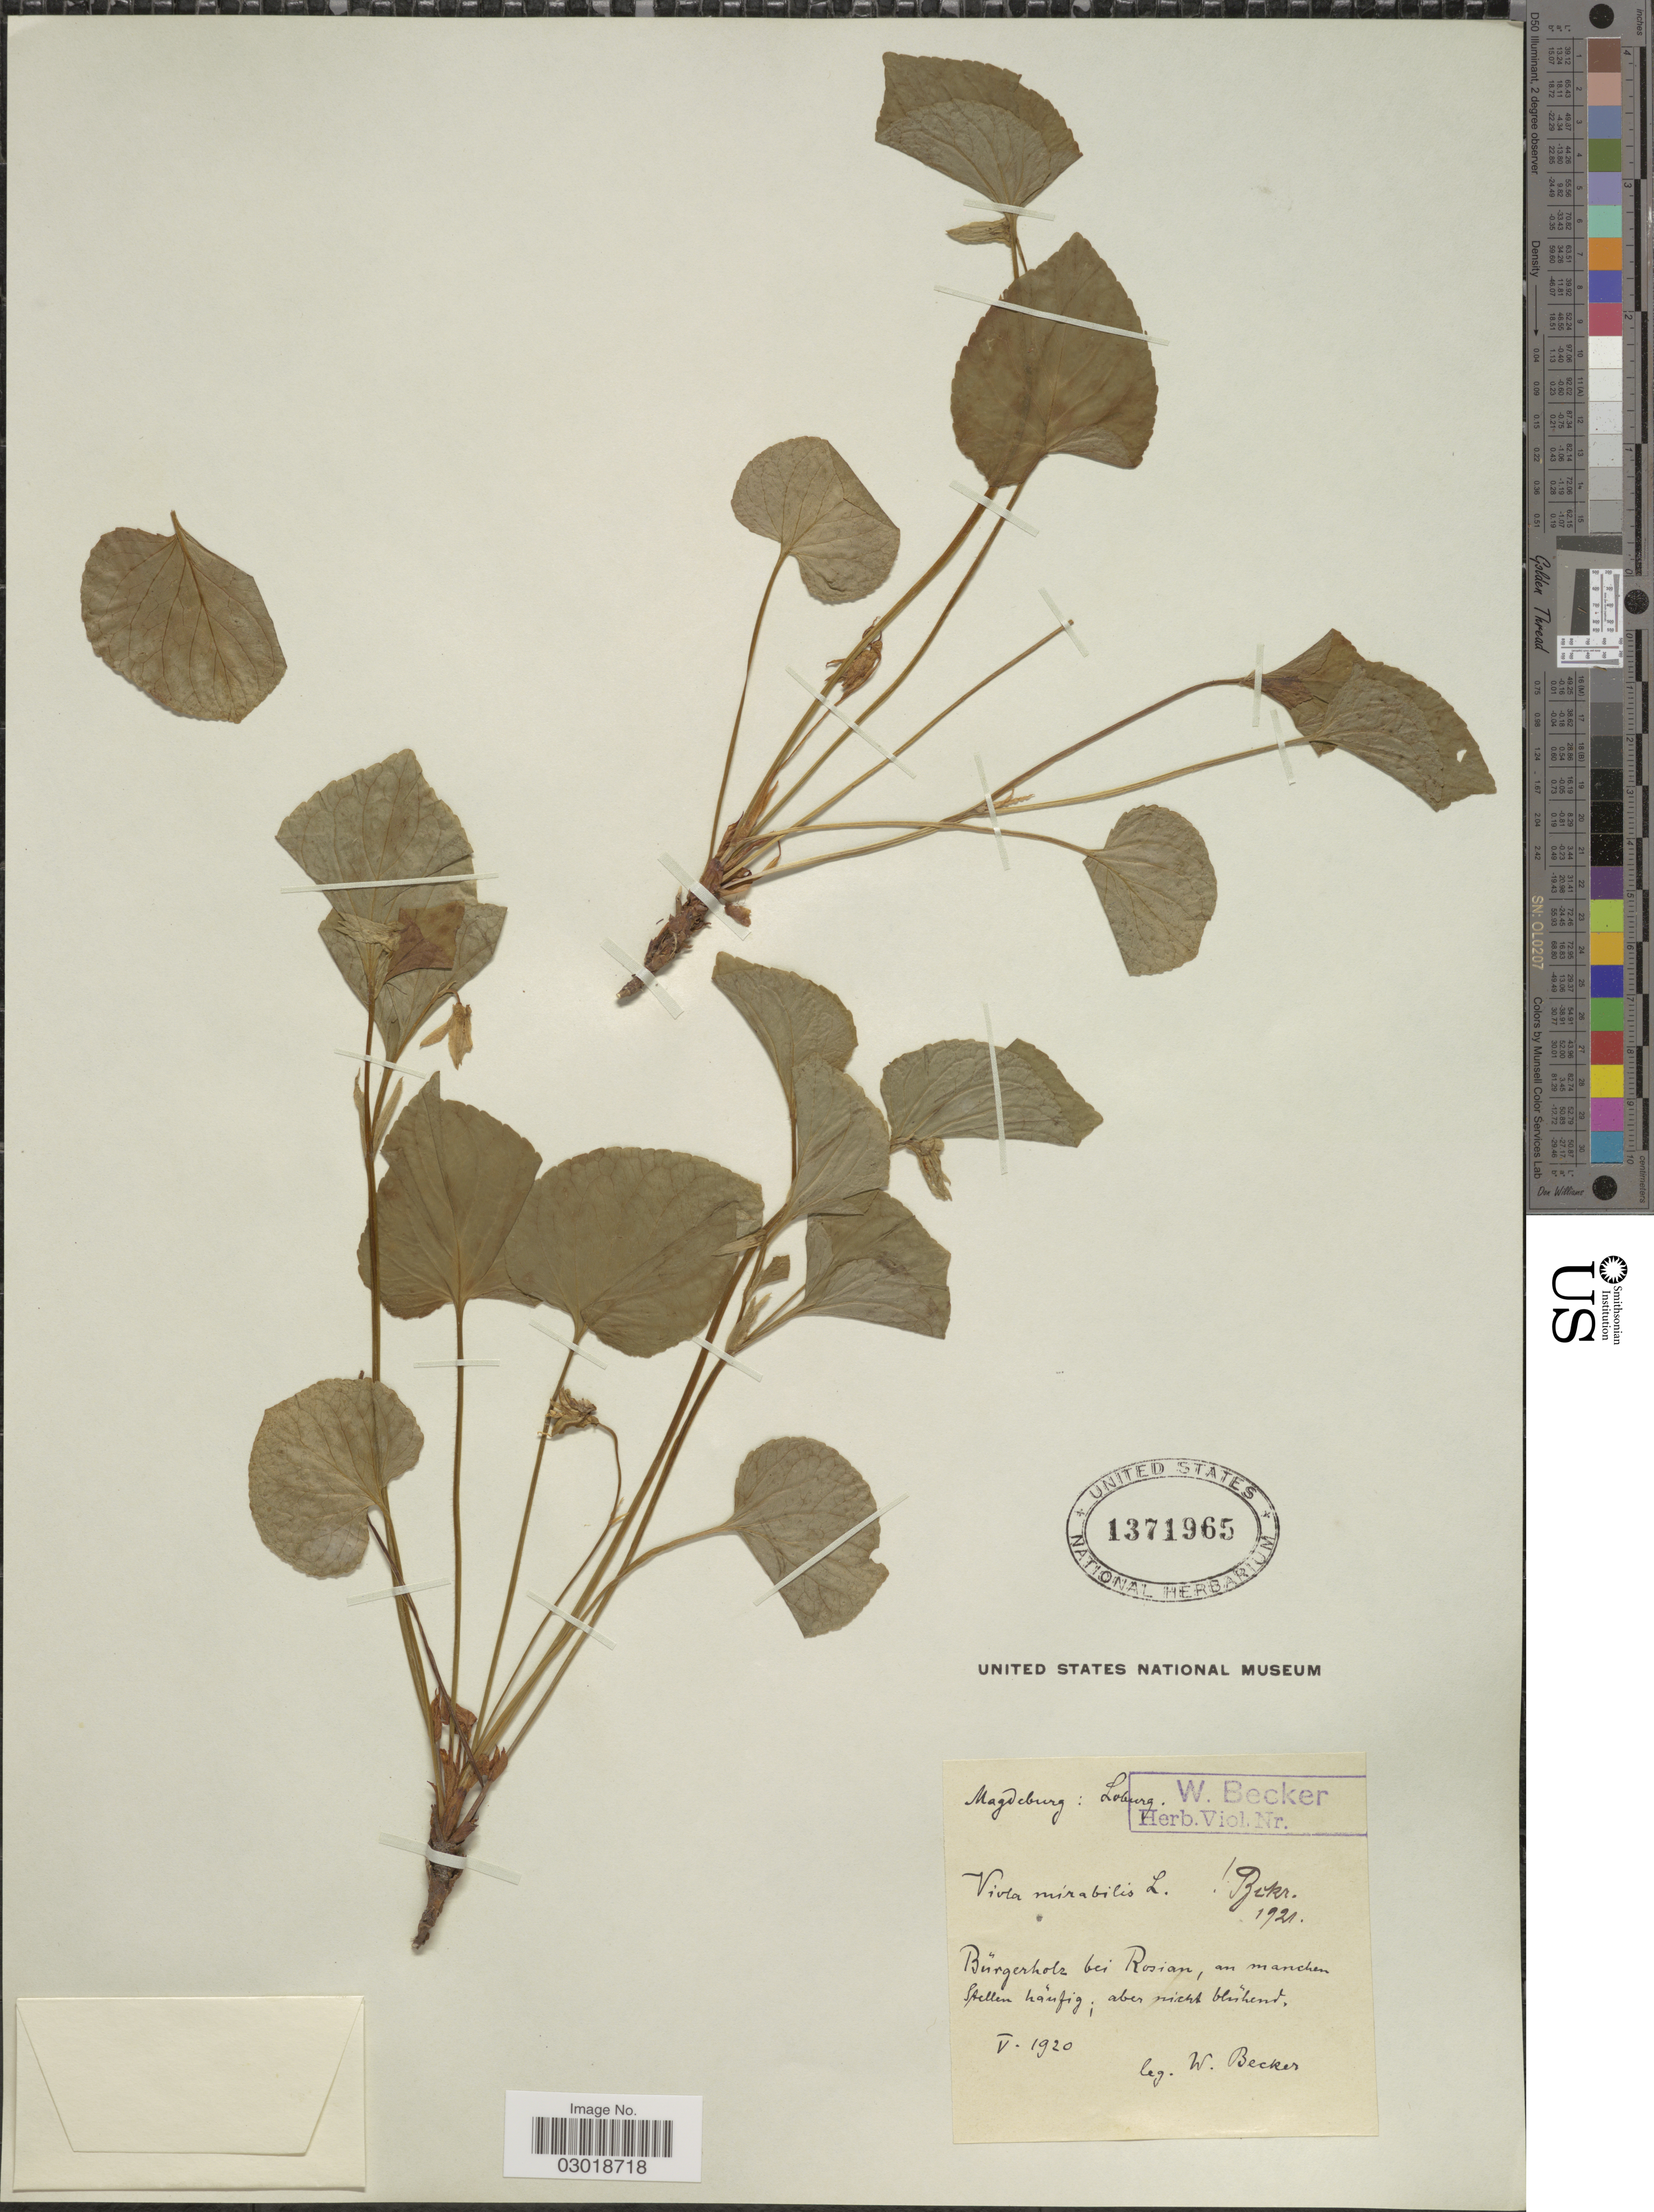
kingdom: Plantae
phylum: Tracheophyta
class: Magnoliopsida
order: Malpighiales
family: Violaceae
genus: Viola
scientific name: Viola mirabilis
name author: L.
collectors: W. Becker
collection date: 1920-05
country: Germany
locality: Burgerholz bei Rosian, an manchen Stellen haufig.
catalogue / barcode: US 1371965